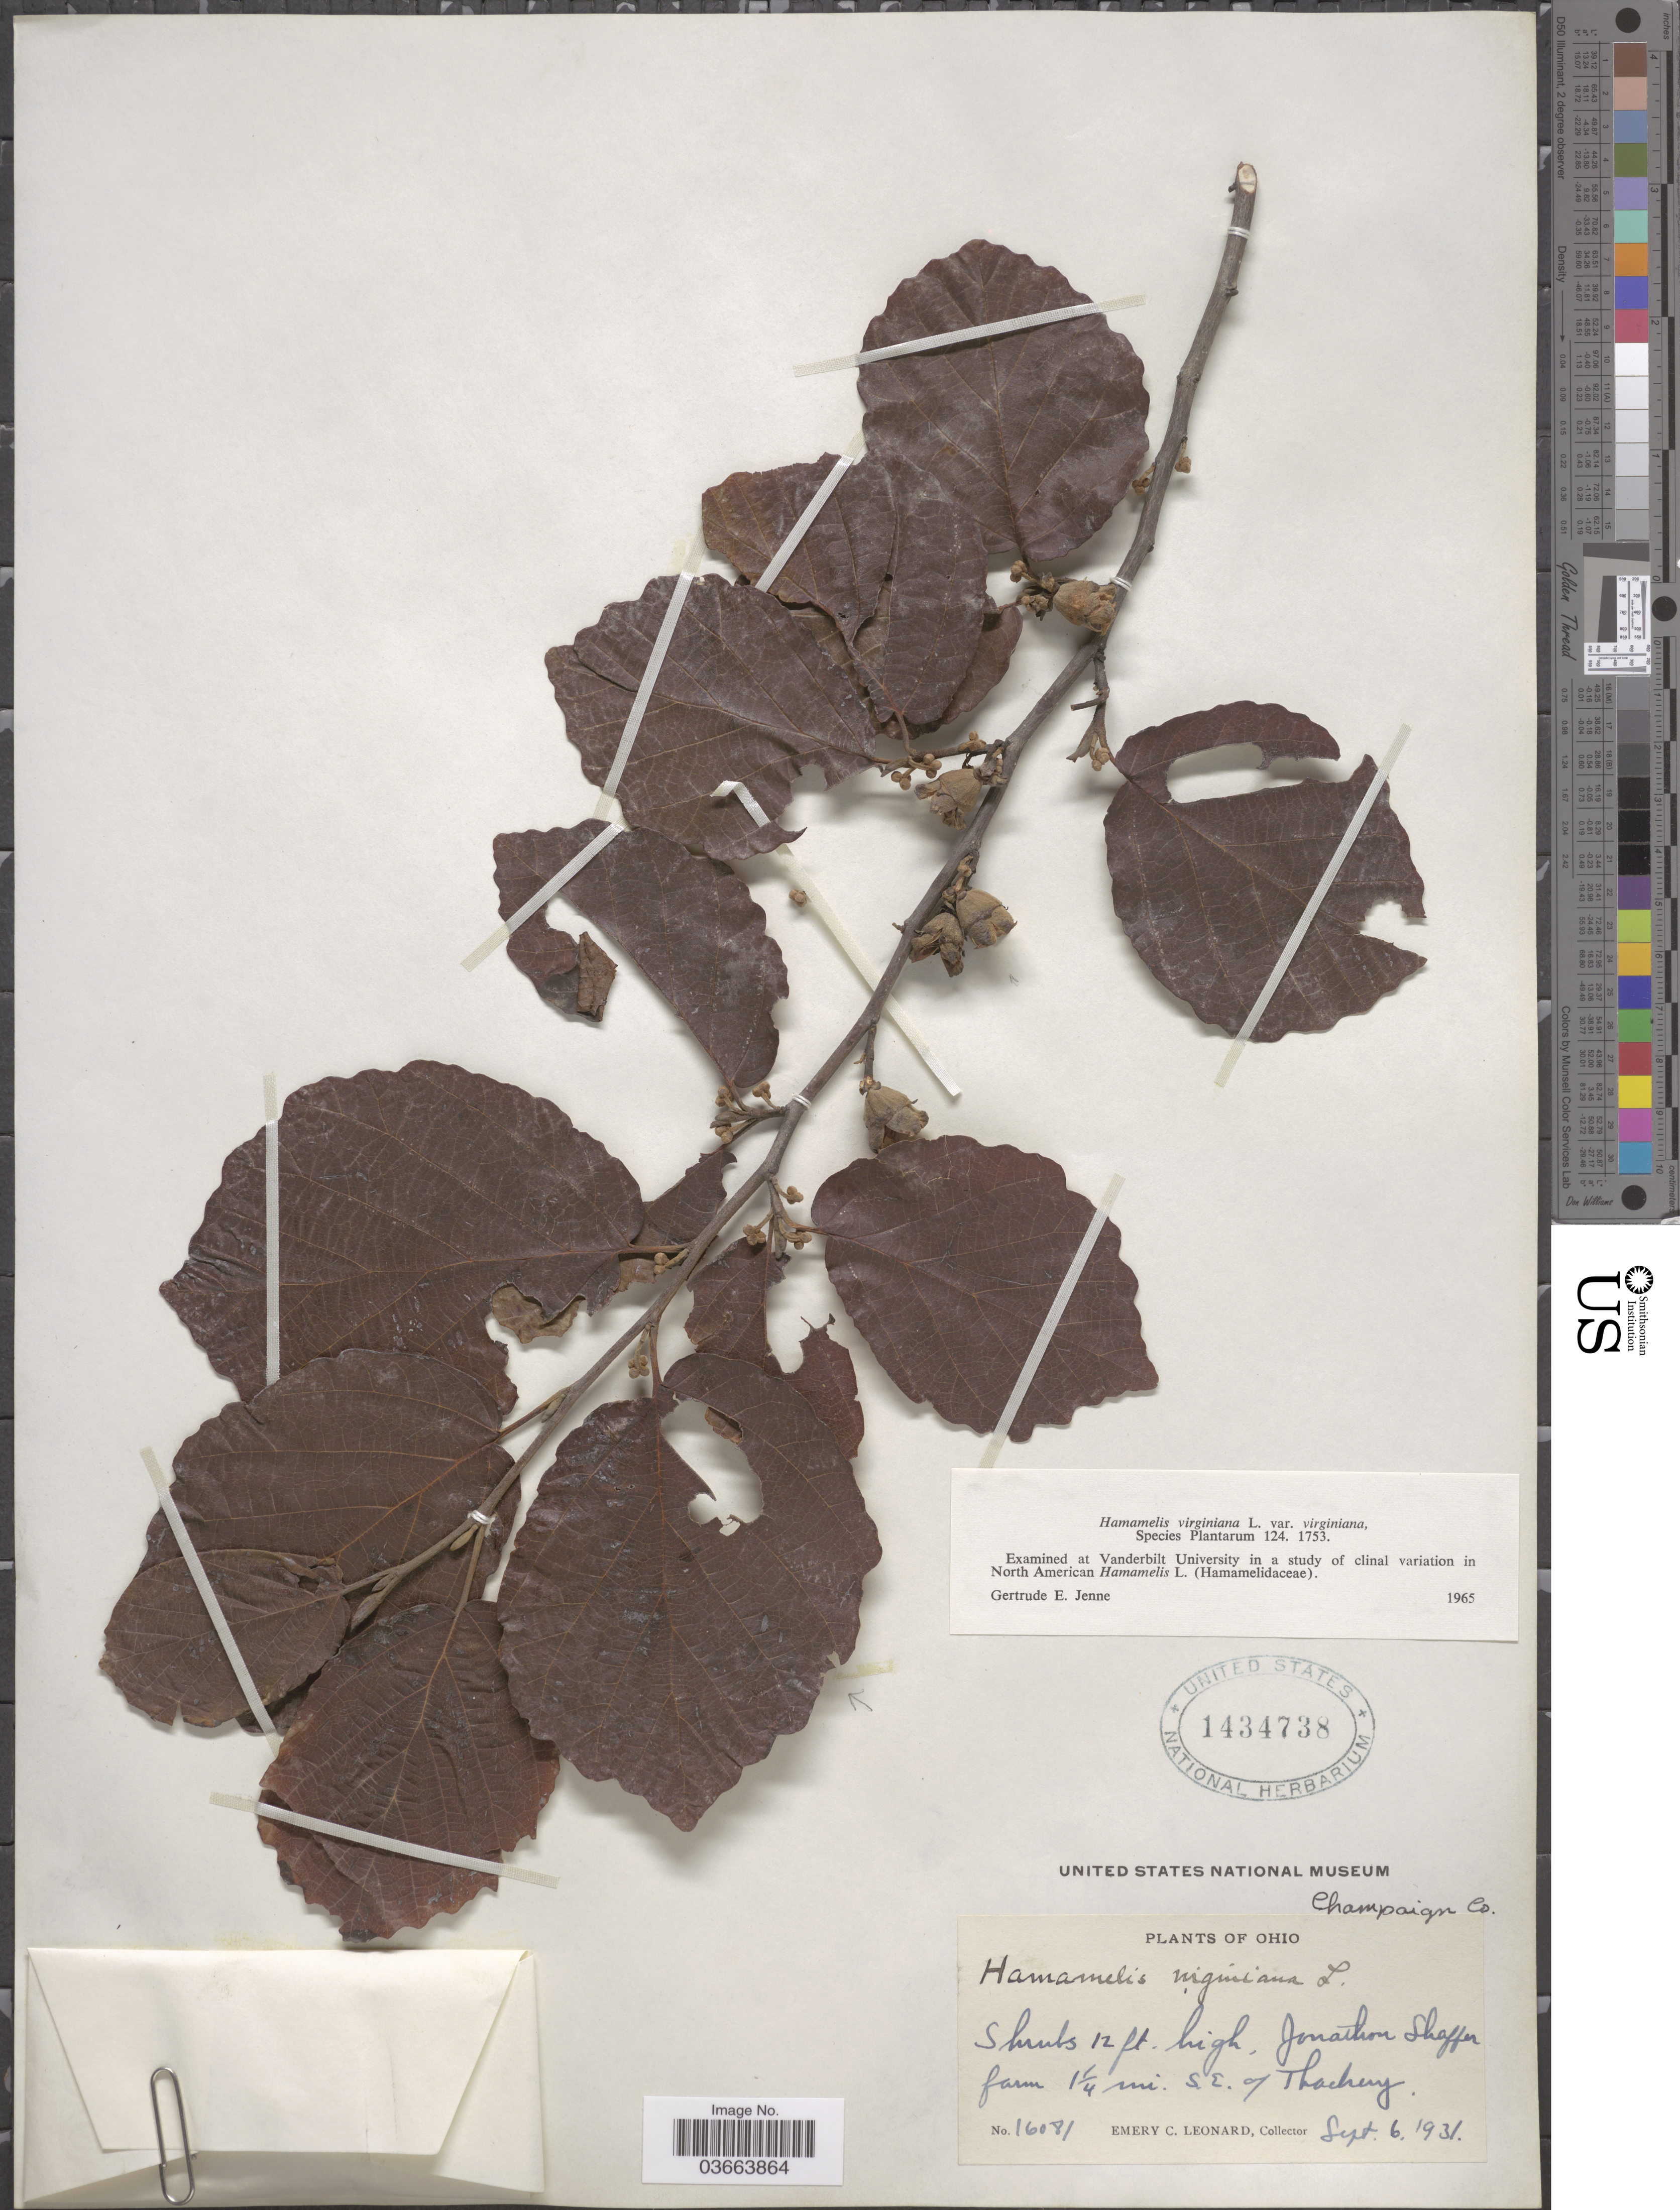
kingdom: Plantae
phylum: Tracheophyta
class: Magnoliopsida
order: Saxifragales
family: Hamamelidaceae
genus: Hamamelis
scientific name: Hamamelis virginiana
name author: L.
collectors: E. C. Leonard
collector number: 16081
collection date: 1931-09-06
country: United States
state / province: Ohio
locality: Jonathan Shaffer farm 1¼ mi. s. e. of Thackery. Champaign Co.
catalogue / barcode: US 1434738